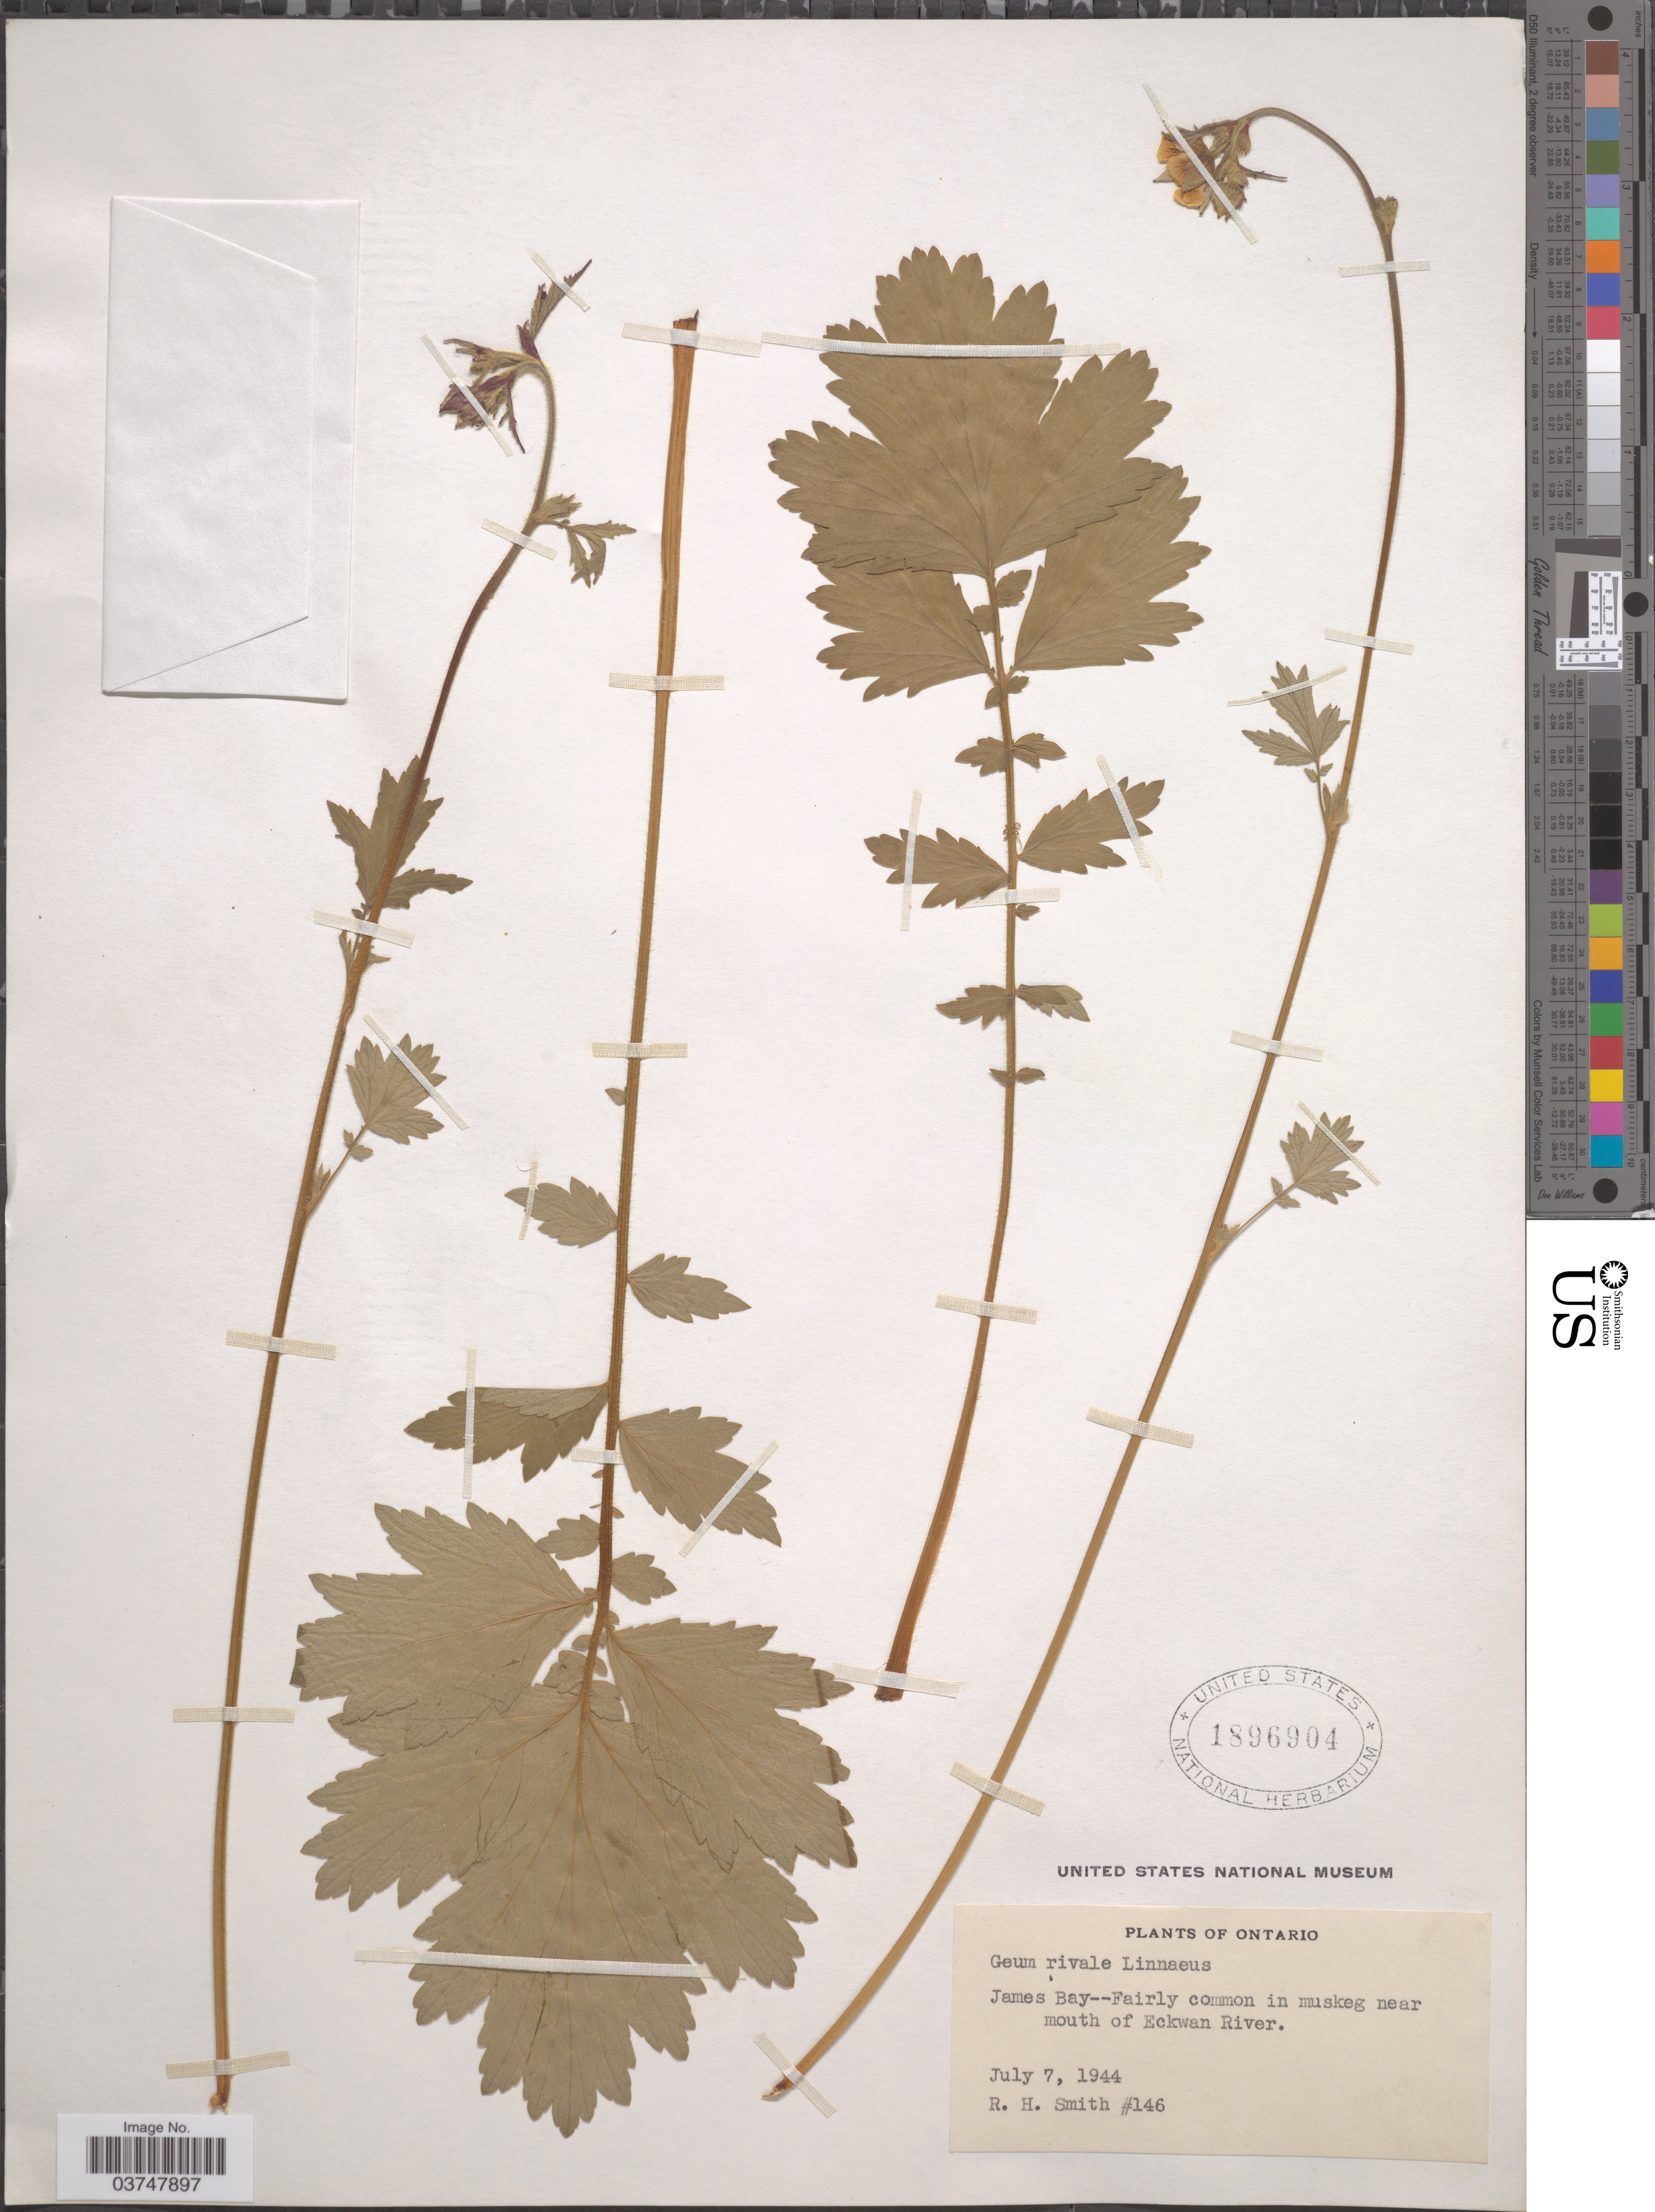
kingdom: Plantae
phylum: Tracheophyta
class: Magnoliopsida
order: Rosales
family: Rosaceae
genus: Geum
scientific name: Geum rivale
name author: L.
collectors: R. H. Smith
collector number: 146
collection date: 1944-07-07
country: Canada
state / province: Ontario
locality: James Bay- - Fairly common in muskeg near mouth of Eckwan River.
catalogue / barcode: US 1896904